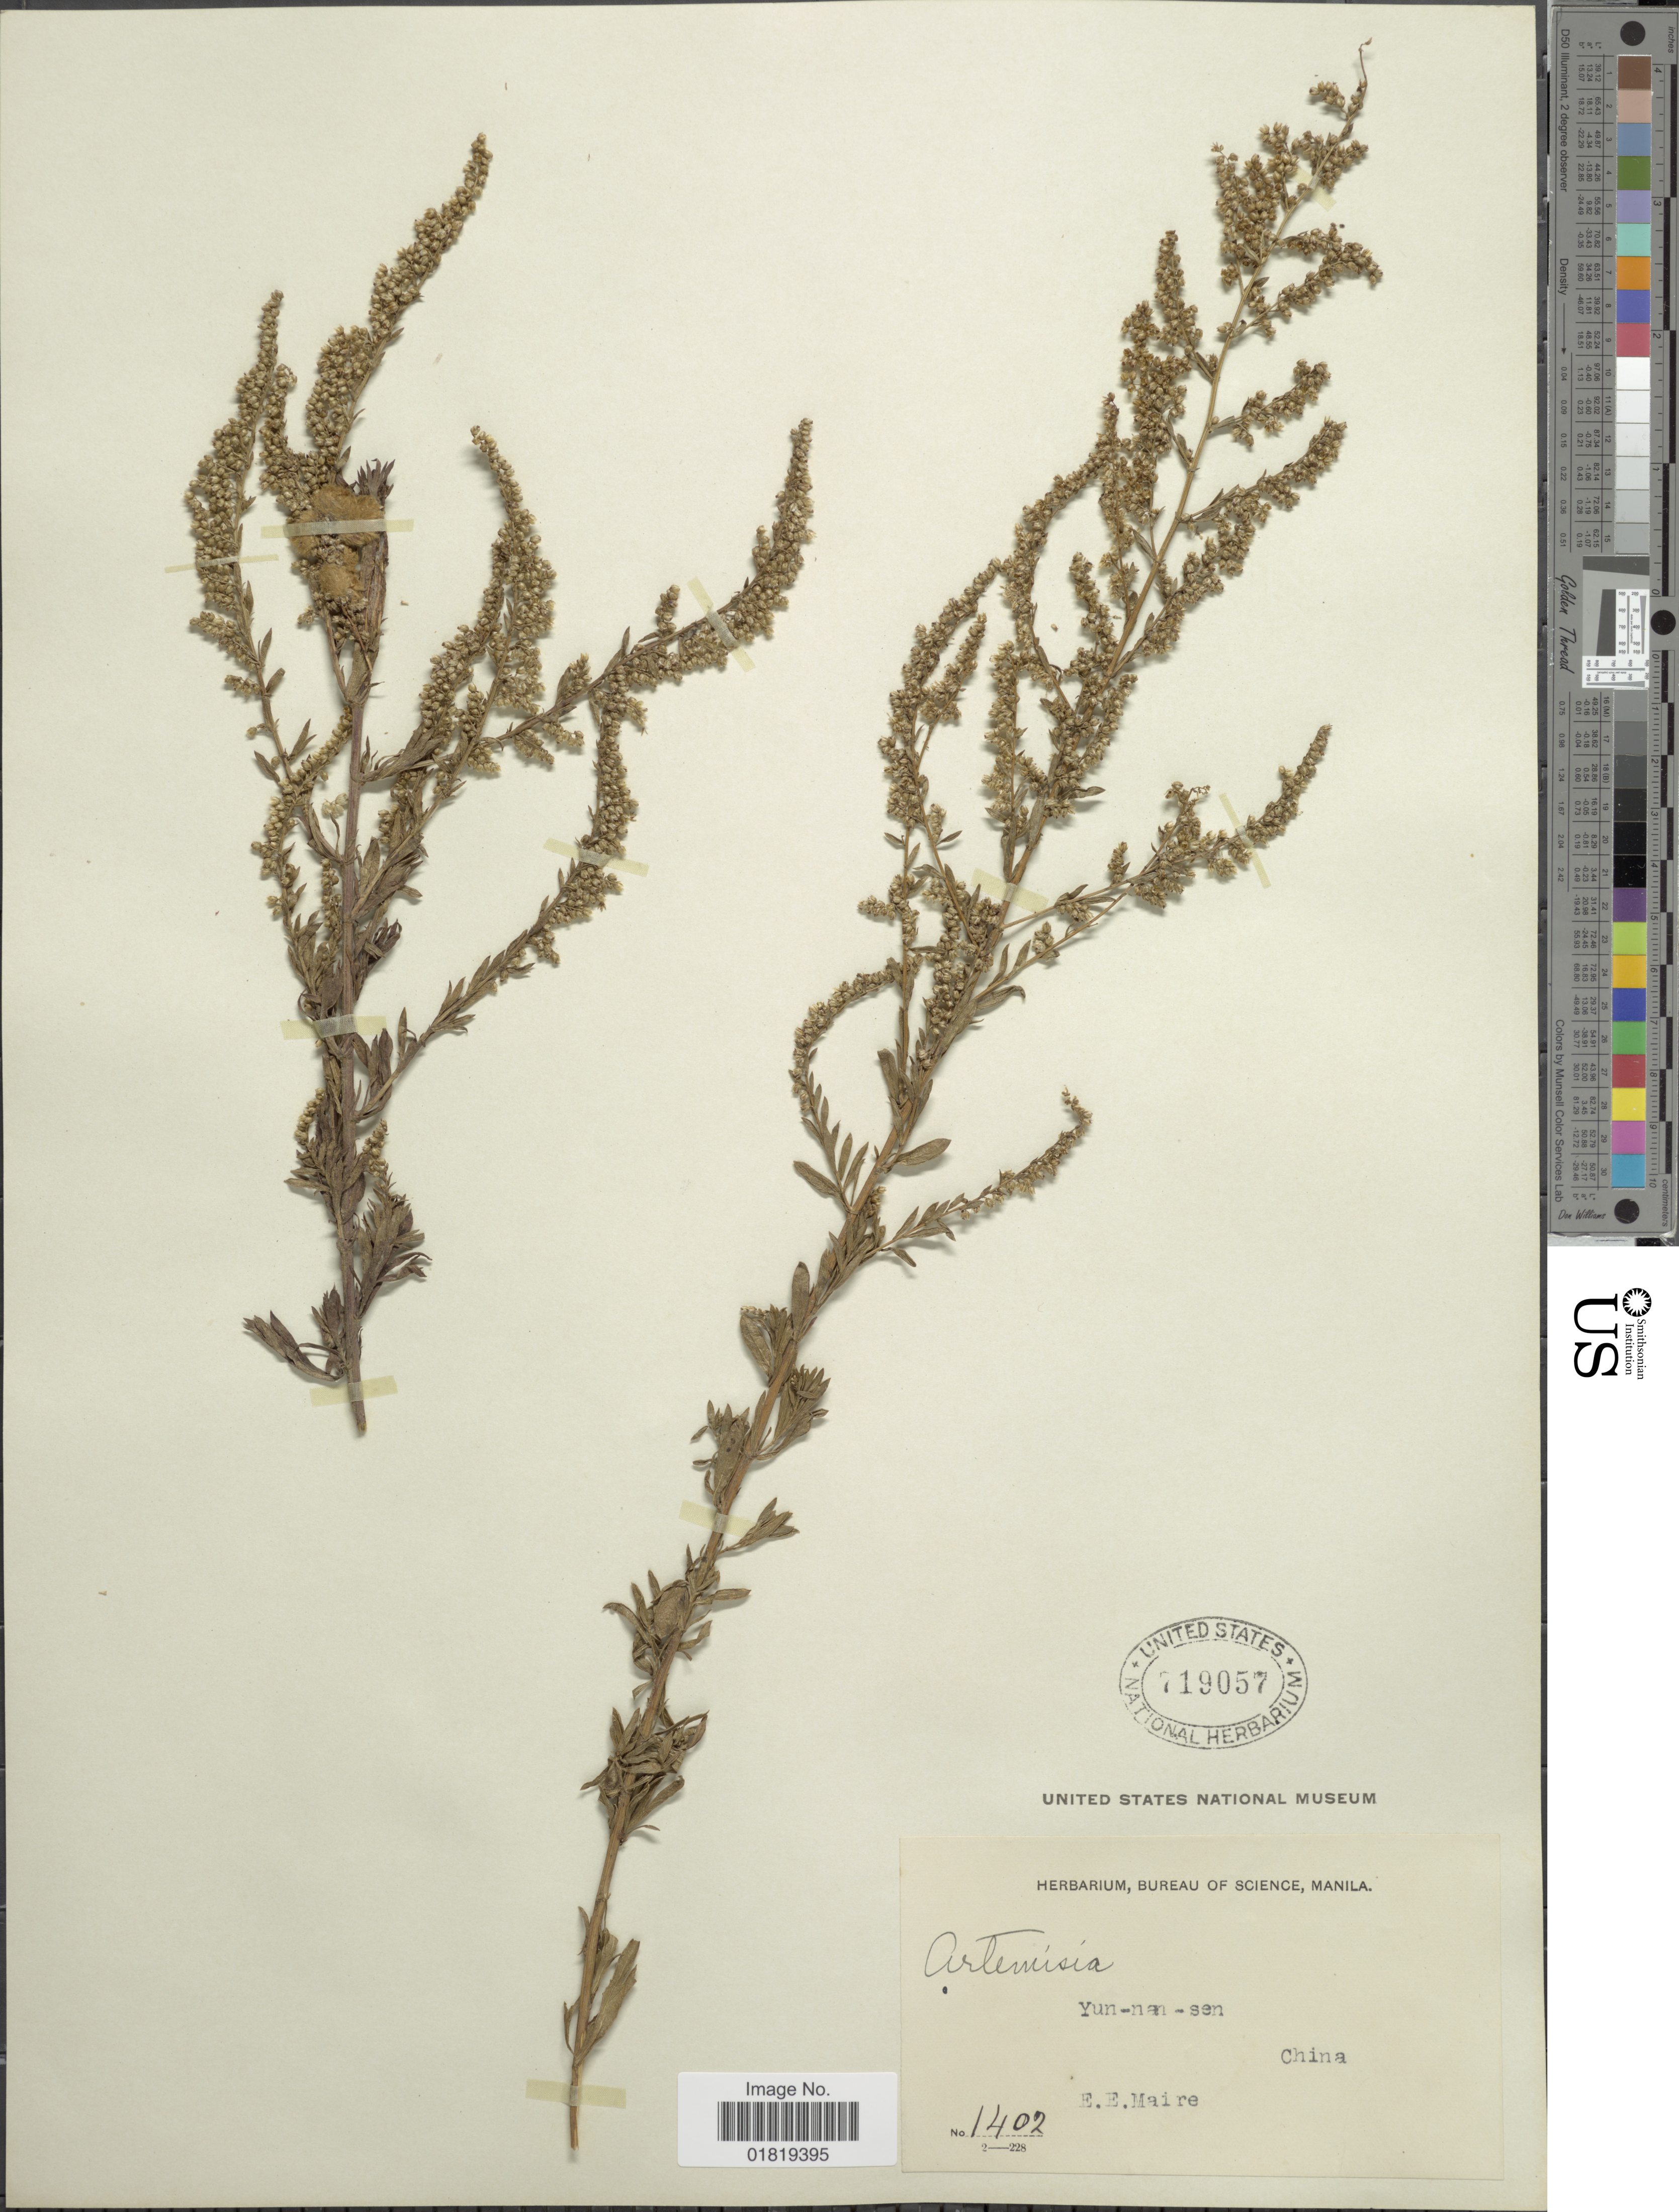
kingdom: Plantae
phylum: Tracheophyta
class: Magnoliopsida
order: Asterales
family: Asteraceae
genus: Artemisia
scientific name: Artemisia sp.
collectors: E. E. Maire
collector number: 1402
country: China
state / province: Yunnan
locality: Yun-nan-sen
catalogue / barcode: US 719057